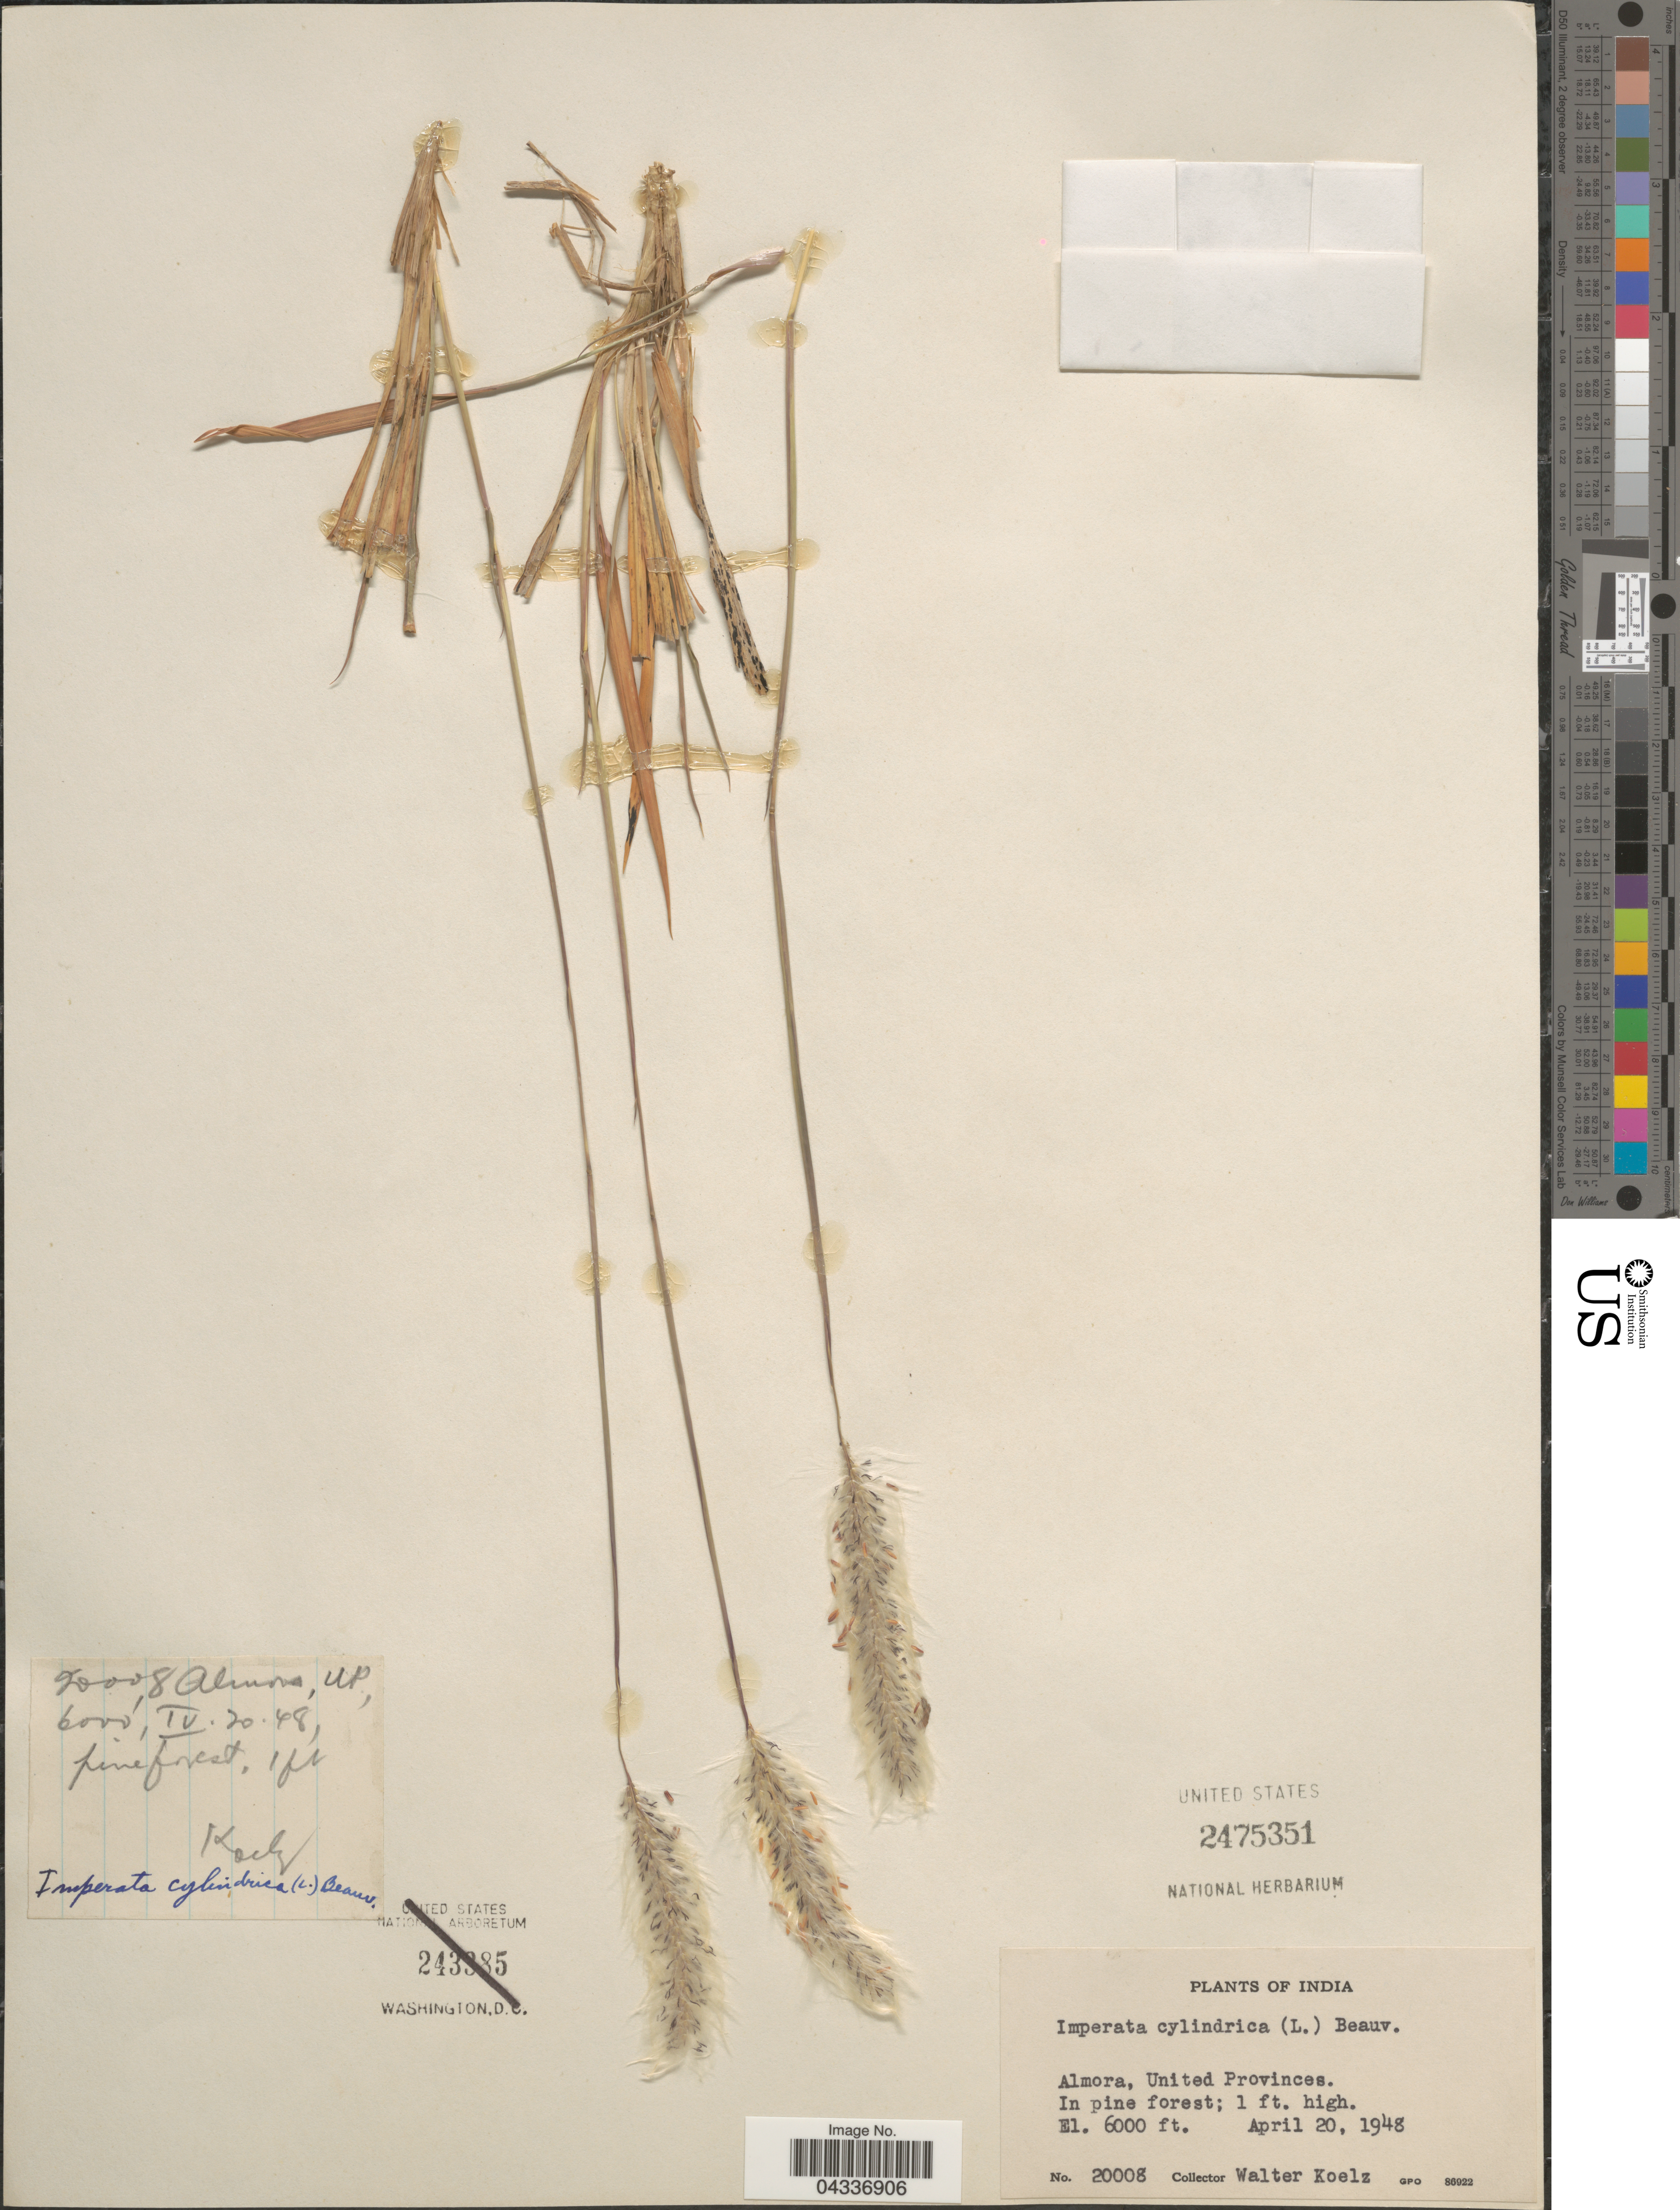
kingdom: Plantae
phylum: Tracheophyta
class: Liliopsida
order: Poales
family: Poaceae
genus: Imperata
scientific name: Imperata cylindrica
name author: (L.) P. Beauv.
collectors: W. N. Koelz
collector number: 20008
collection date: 1948-04-20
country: India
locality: Almora, United Provinces.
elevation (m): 1829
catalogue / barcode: US 2475351